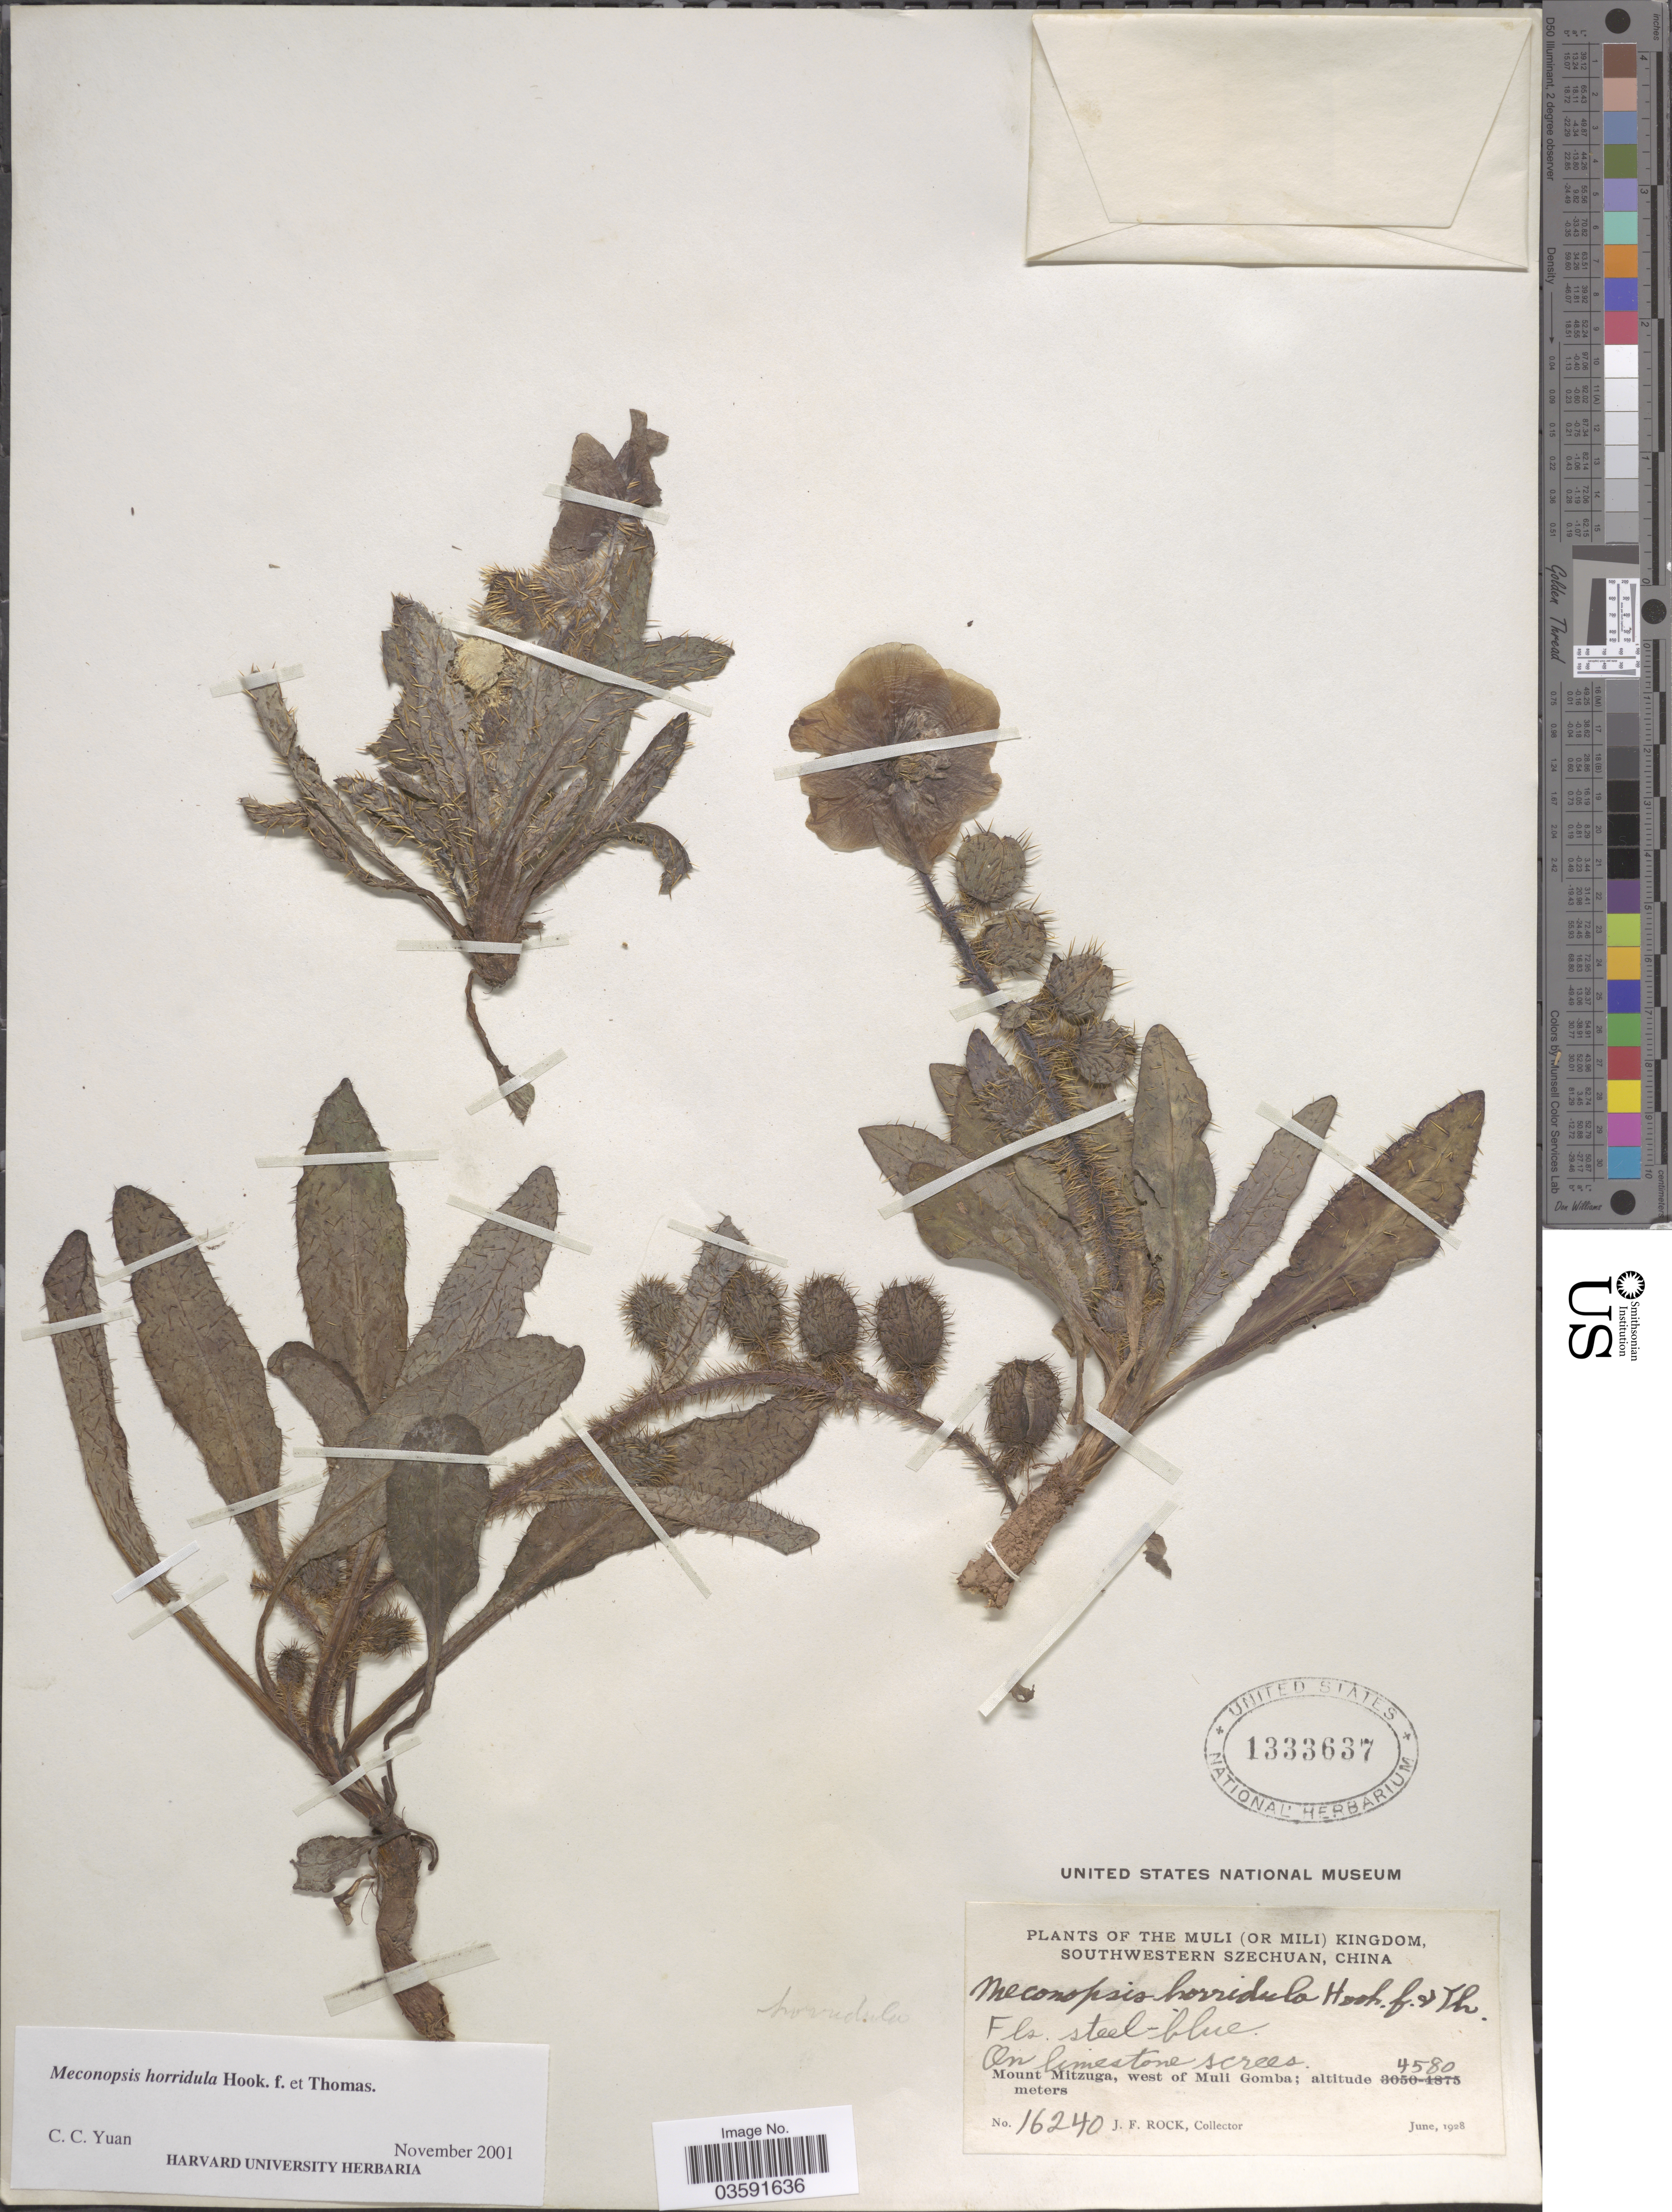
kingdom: Plantae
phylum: Tracheophyta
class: Magnoliopsida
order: Ranunculales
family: Papaveraceae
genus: Meconopsis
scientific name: Meconopsis horridula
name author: Hook. f. & Thomson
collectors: J. Rock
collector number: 16240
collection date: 1928-06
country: China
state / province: Sichuan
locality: The Muli (or Mili) Kingdom. Southwestern Szechuan. Mount Mitzuga, west of Muli Gomba.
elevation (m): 4580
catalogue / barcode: US 1333637